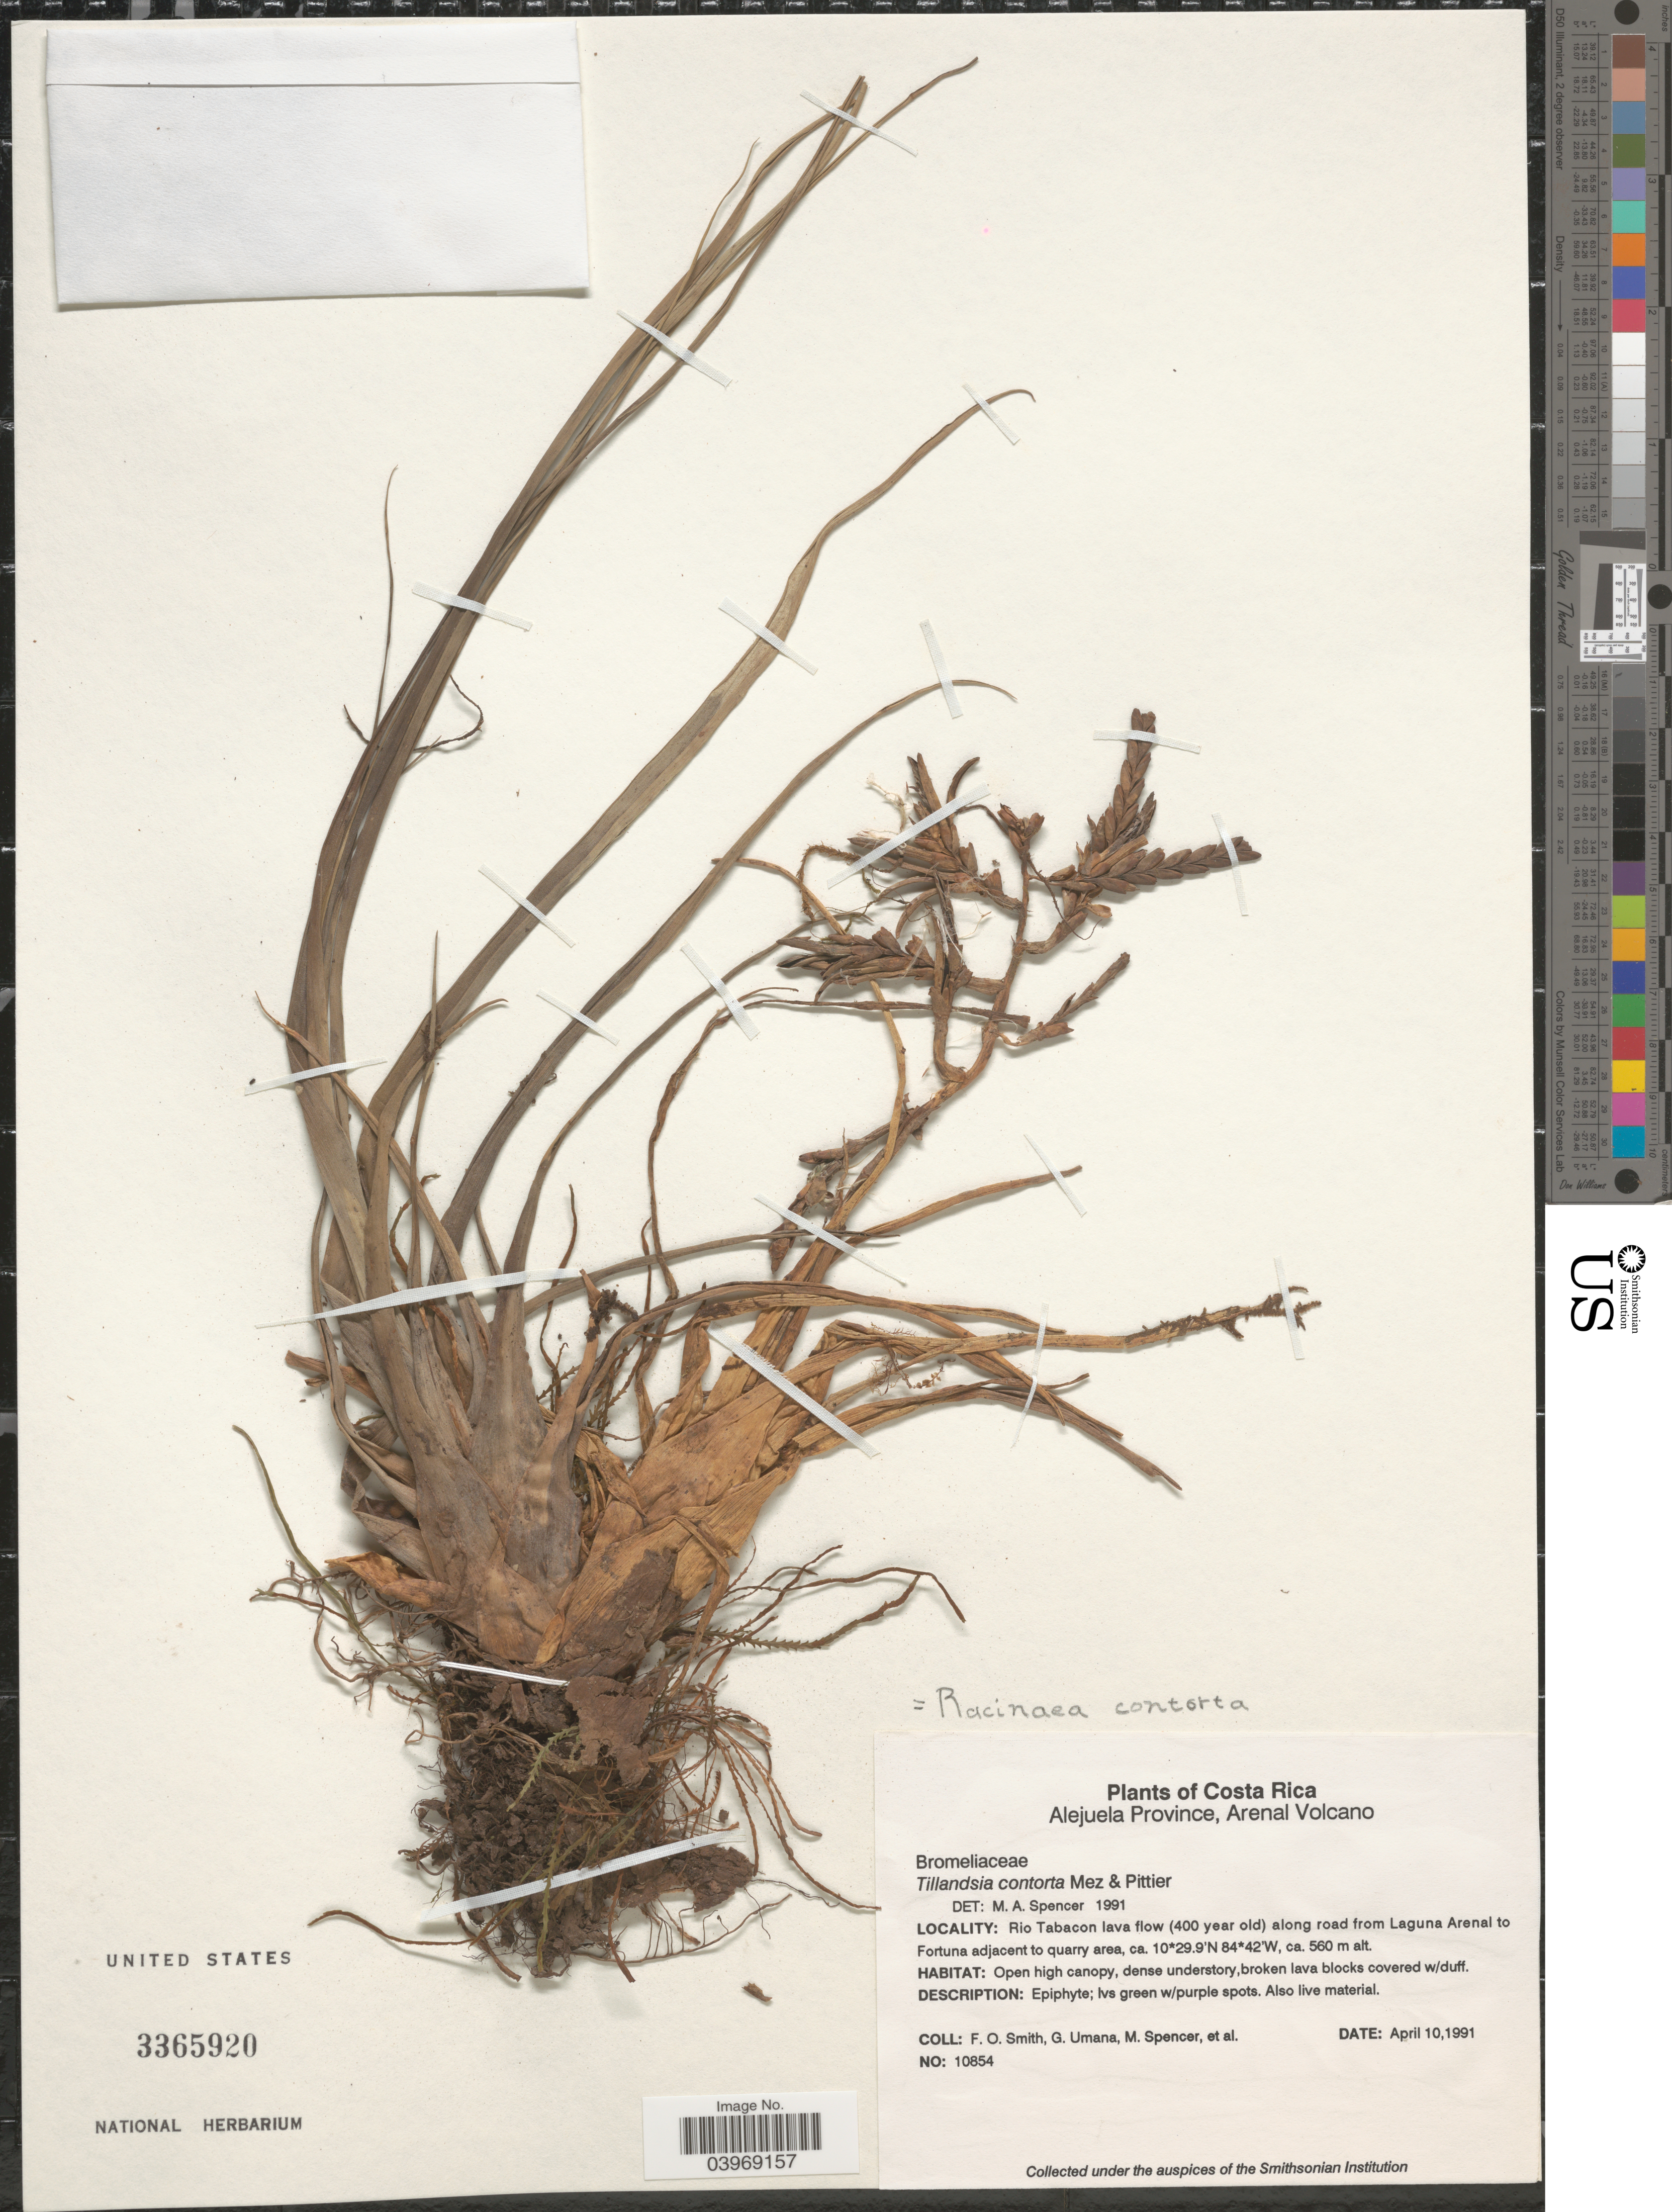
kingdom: Plantae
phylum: Tracheophyta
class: Liliopsida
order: Poales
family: Bromeliaceae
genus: Racinaea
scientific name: Racinaea contorta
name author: (Mez & Pittier) M.A. Spencer & L.B. Sm.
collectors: F. Smith, G. Umana, M. Spencer & et al.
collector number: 10854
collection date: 1991-04-10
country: Costa Rica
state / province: Alajuela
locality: Arenal Volcano. Rio Tabacon lava flow (400 year old) along road from Laguna Arenal to Fortuna adjacent to quarry area.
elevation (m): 560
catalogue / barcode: US 3365920